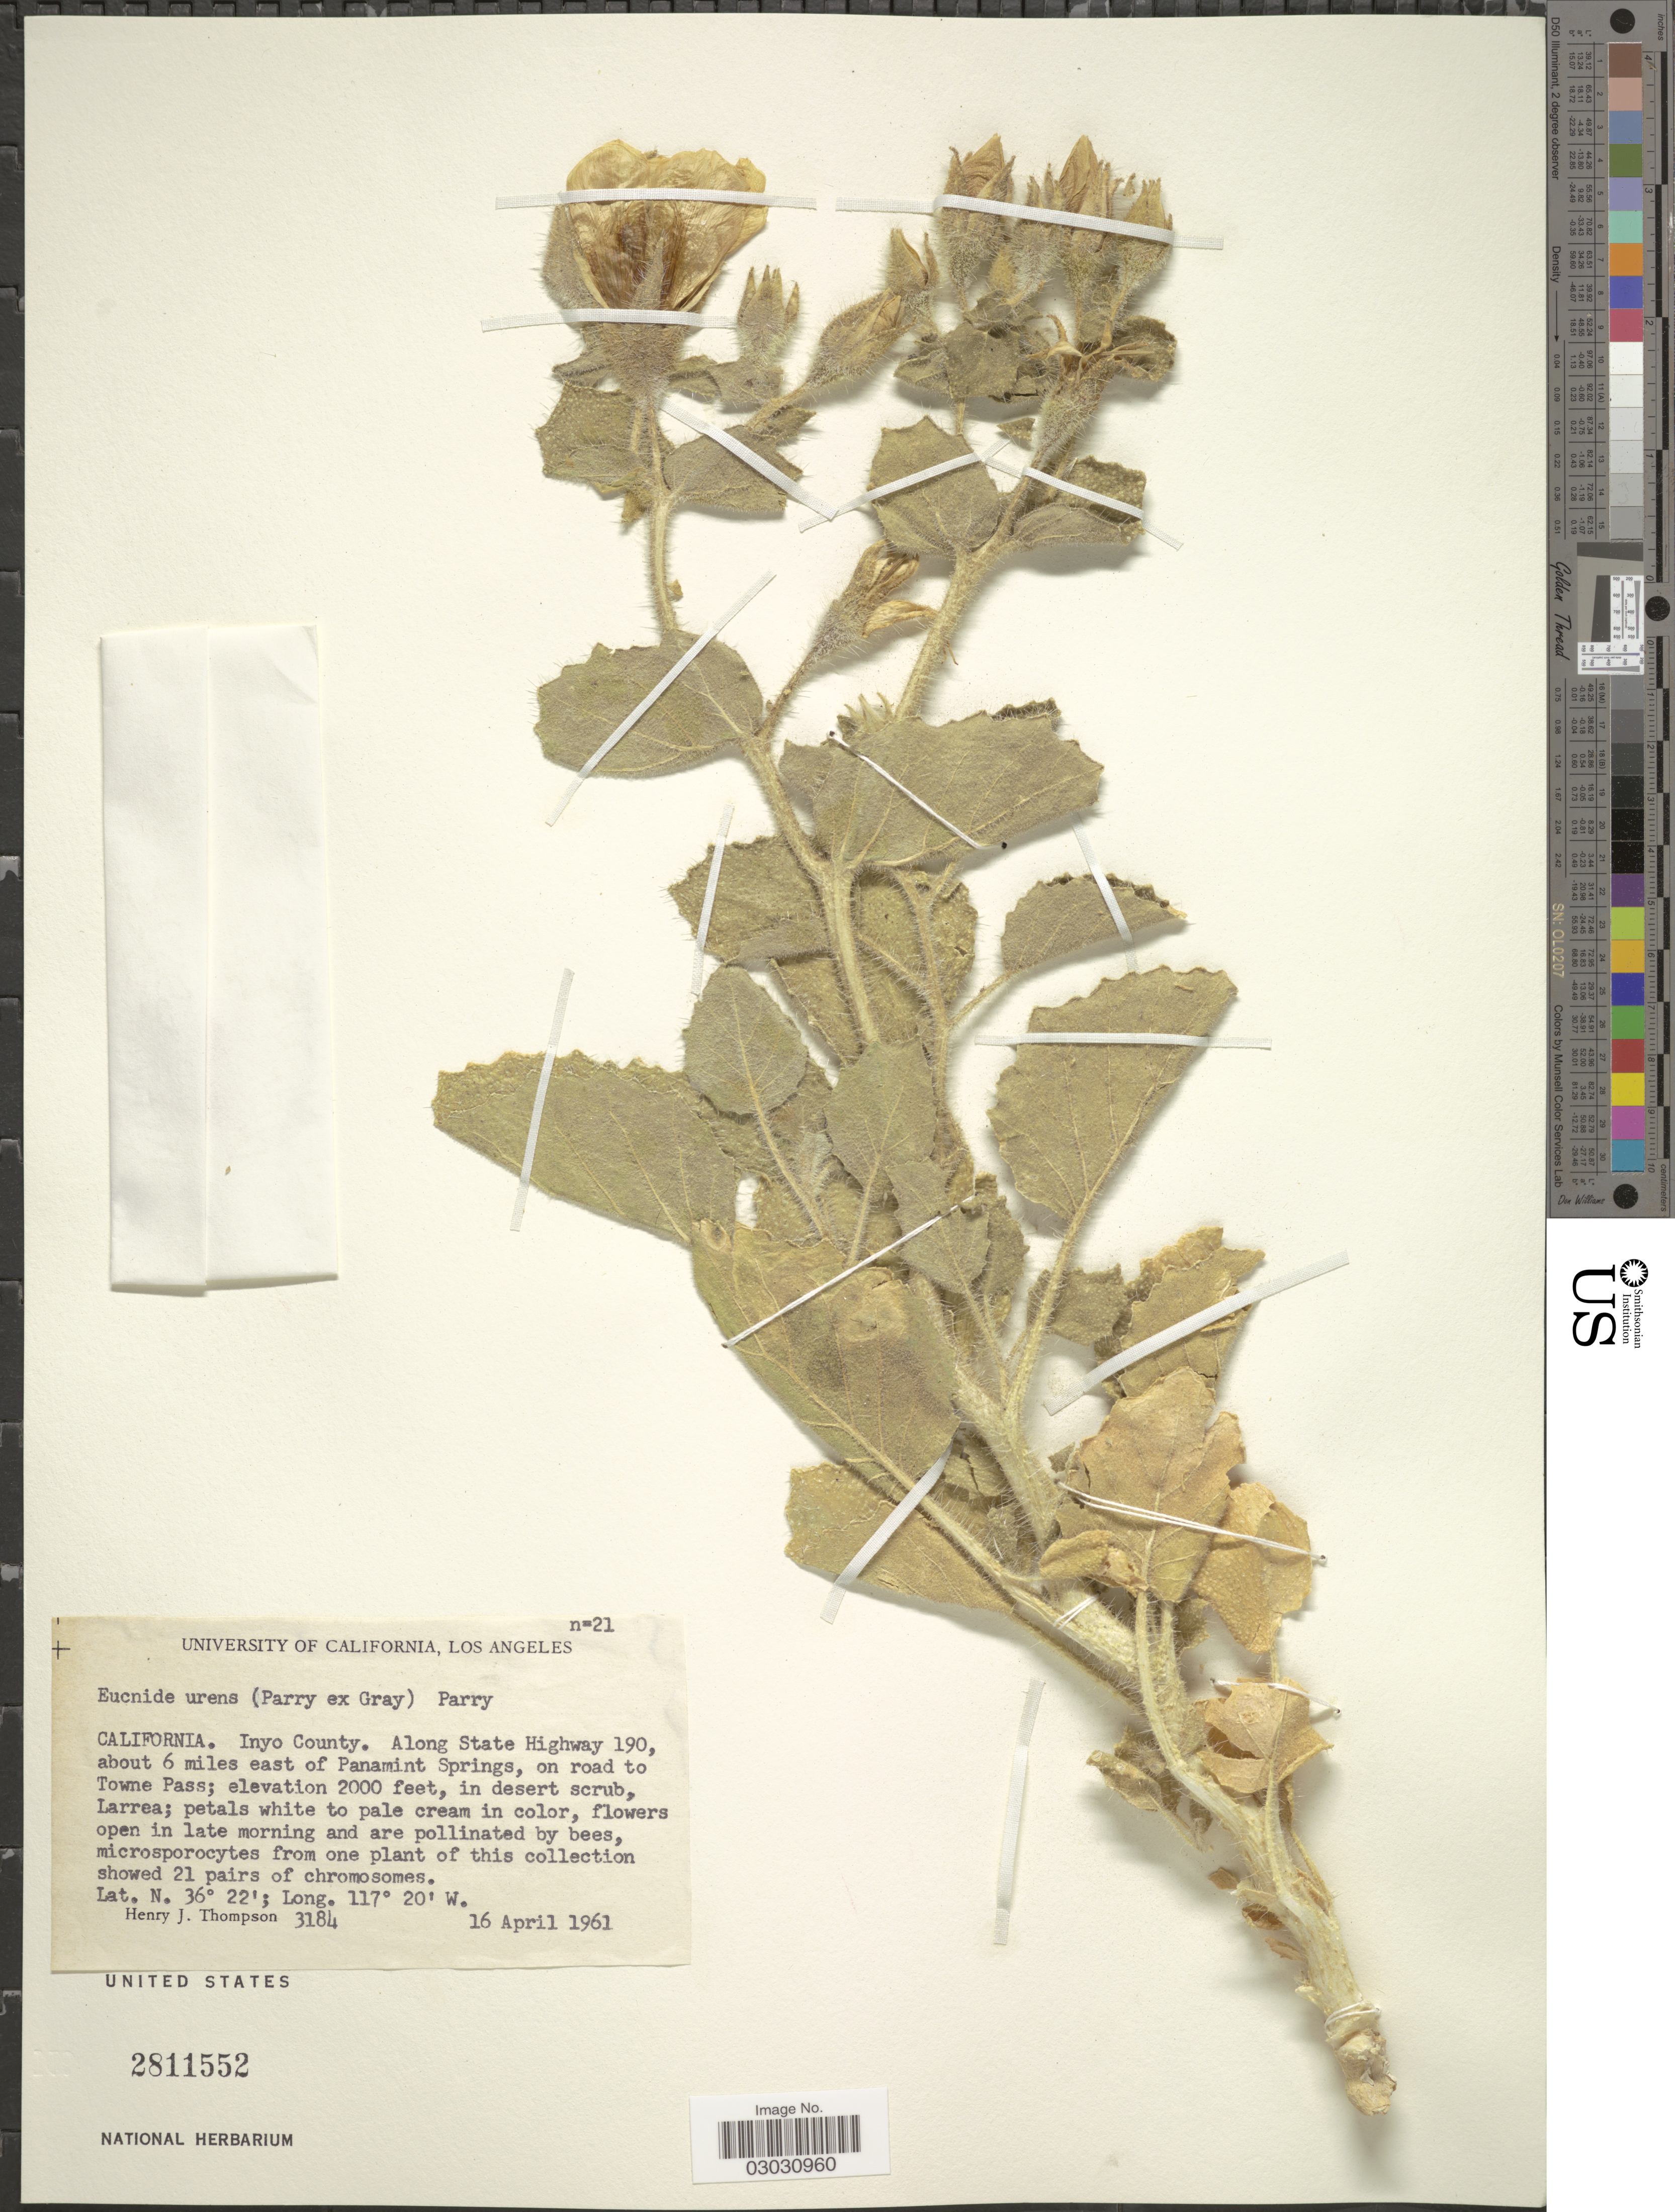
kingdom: Plantae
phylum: Tracheophyta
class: Magnoliopsida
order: Cornales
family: Loasaceae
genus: Eucnide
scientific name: Eucnide urens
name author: Parry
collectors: H. J. Thompson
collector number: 3184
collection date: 1961-04-16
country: United States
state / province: California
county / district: Inyo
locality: Inyo County, Along State Highway 190, about 6 miles east of Panamint Springs, on road to Towne Pass.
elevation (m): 610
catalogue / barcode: US 2811552